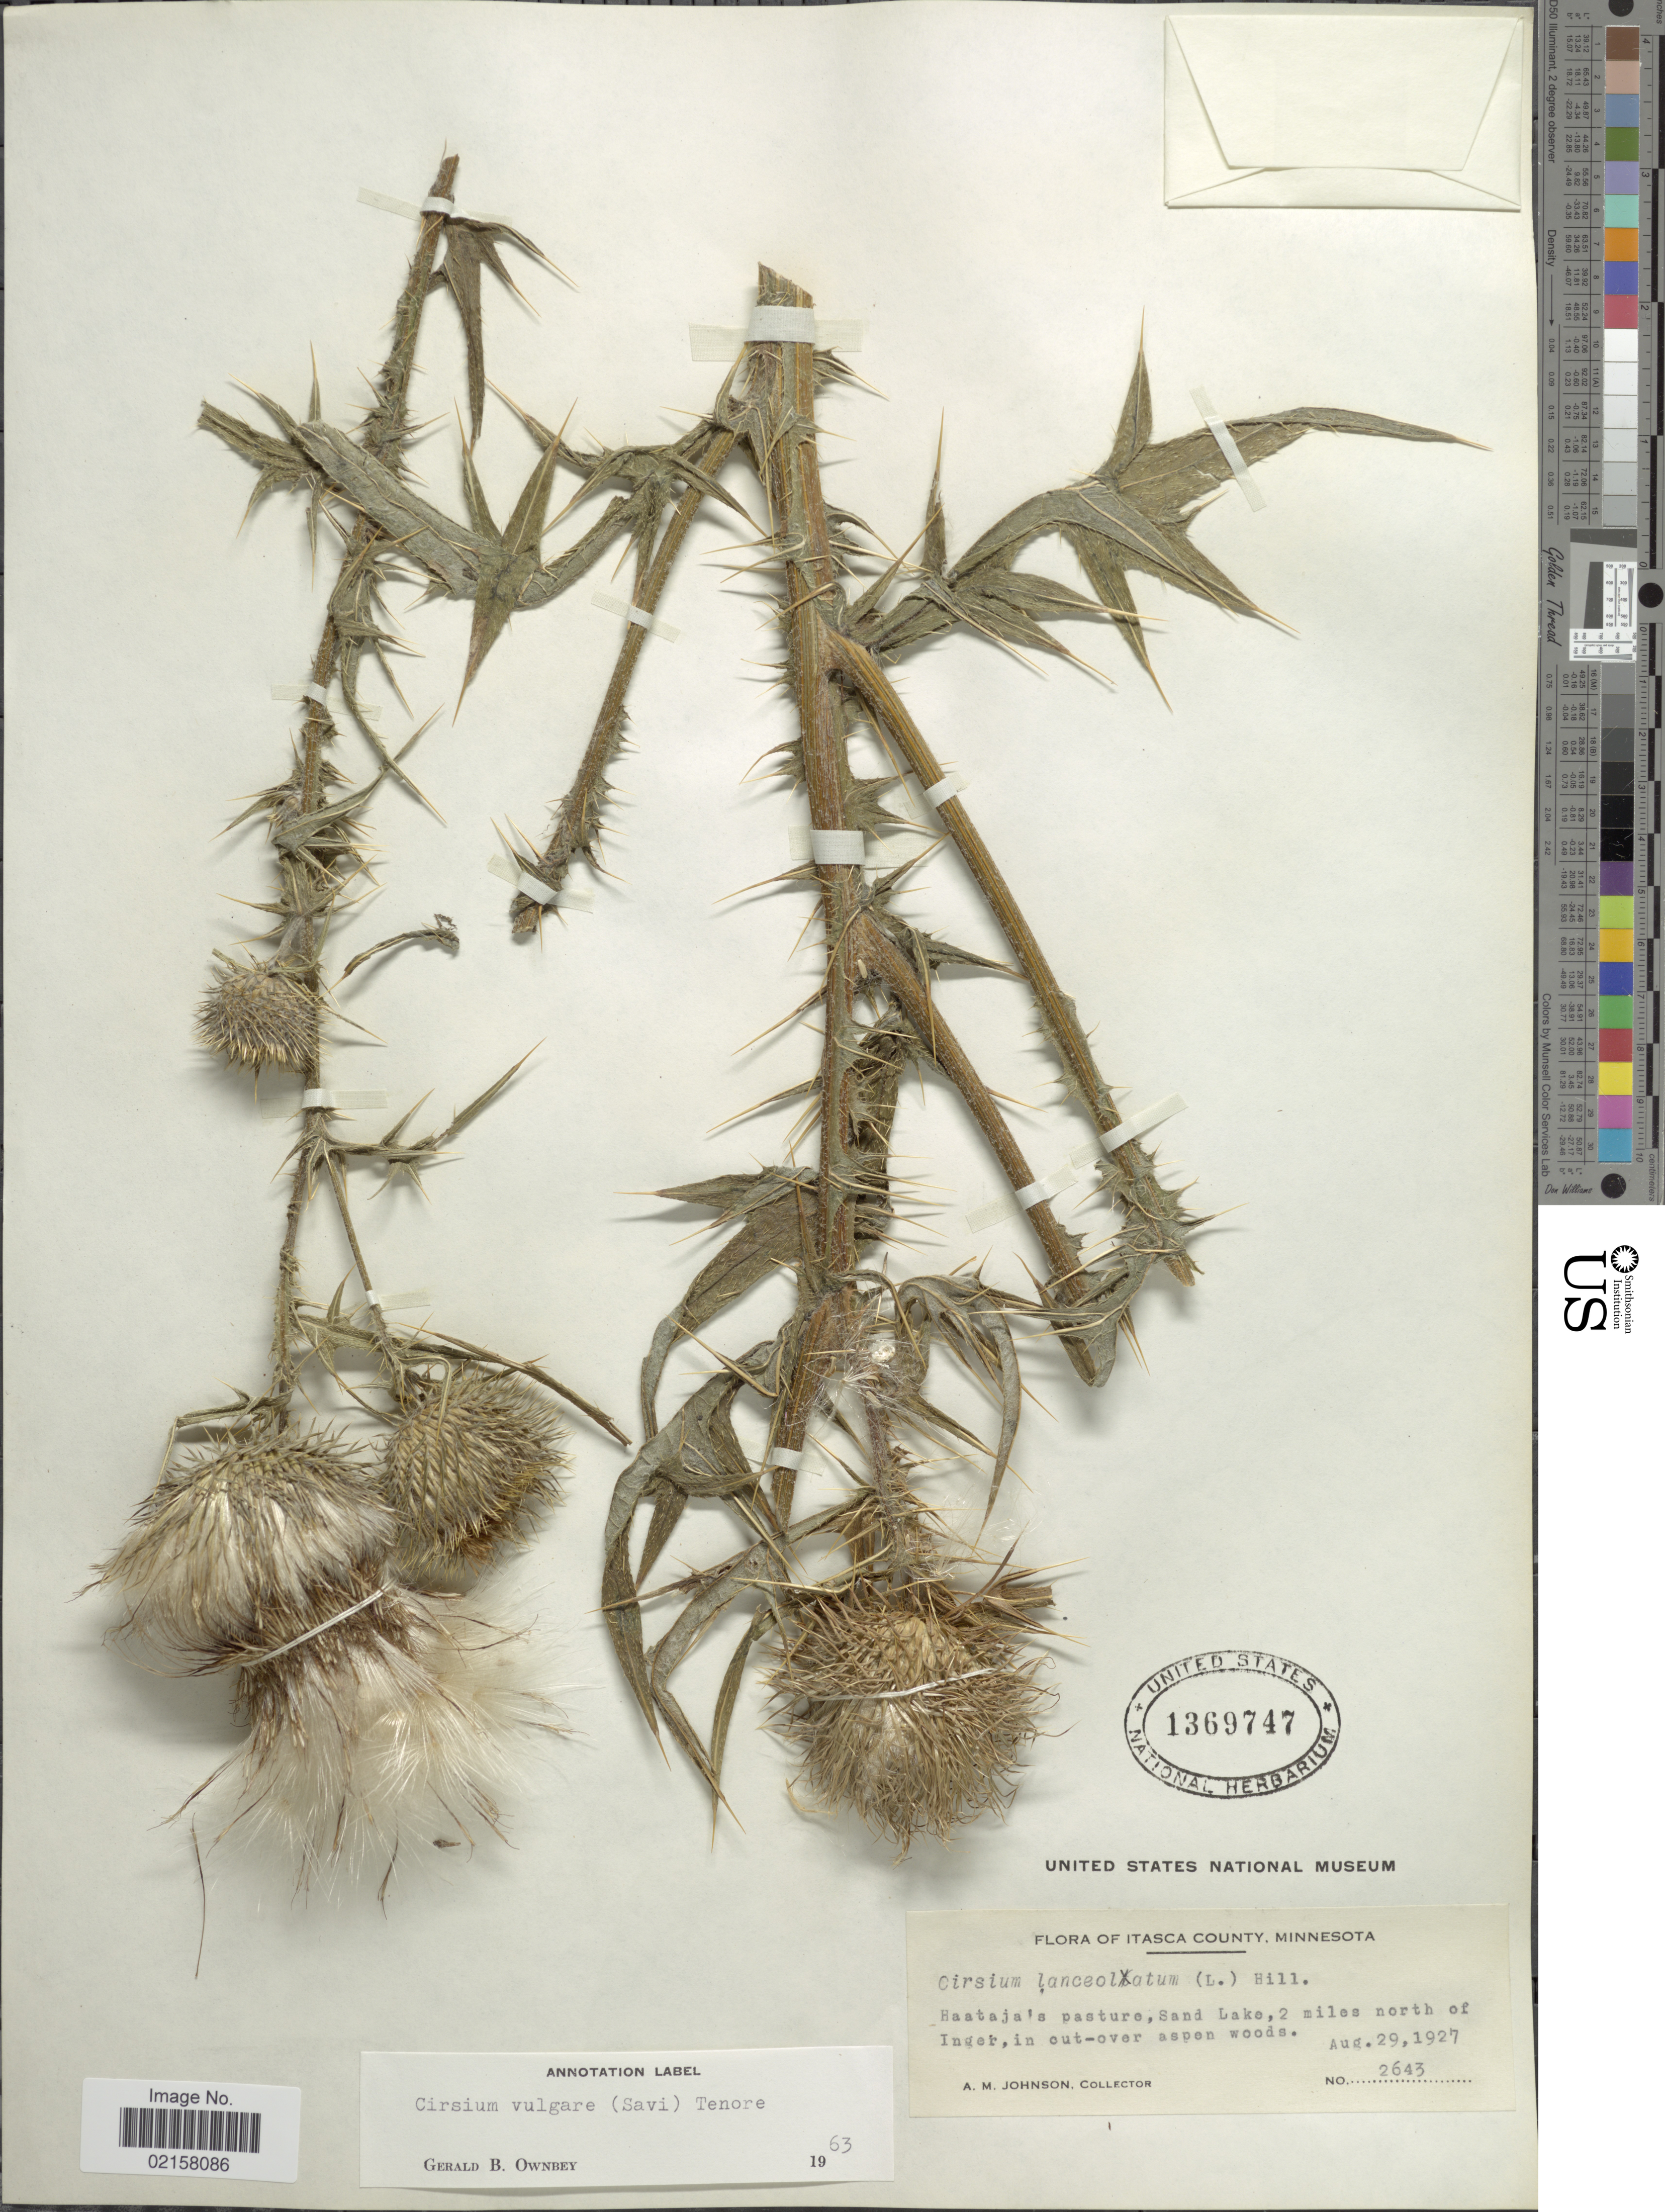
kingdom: Plantae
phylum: Tracheophyta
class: Magnoliopsida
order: Asterales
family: Asteraceae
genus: Cirsium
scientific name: Cirsium vulgare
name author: (Savi) Ten.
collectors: A. M. Johnson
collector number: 2643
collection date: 1927-08-29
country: United States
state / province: Minnesota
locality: Itasca County, Hastaja's pasture, San Lake, 2 miles north of Inger, in cut-over aspen woods.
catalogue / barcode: US 1369747